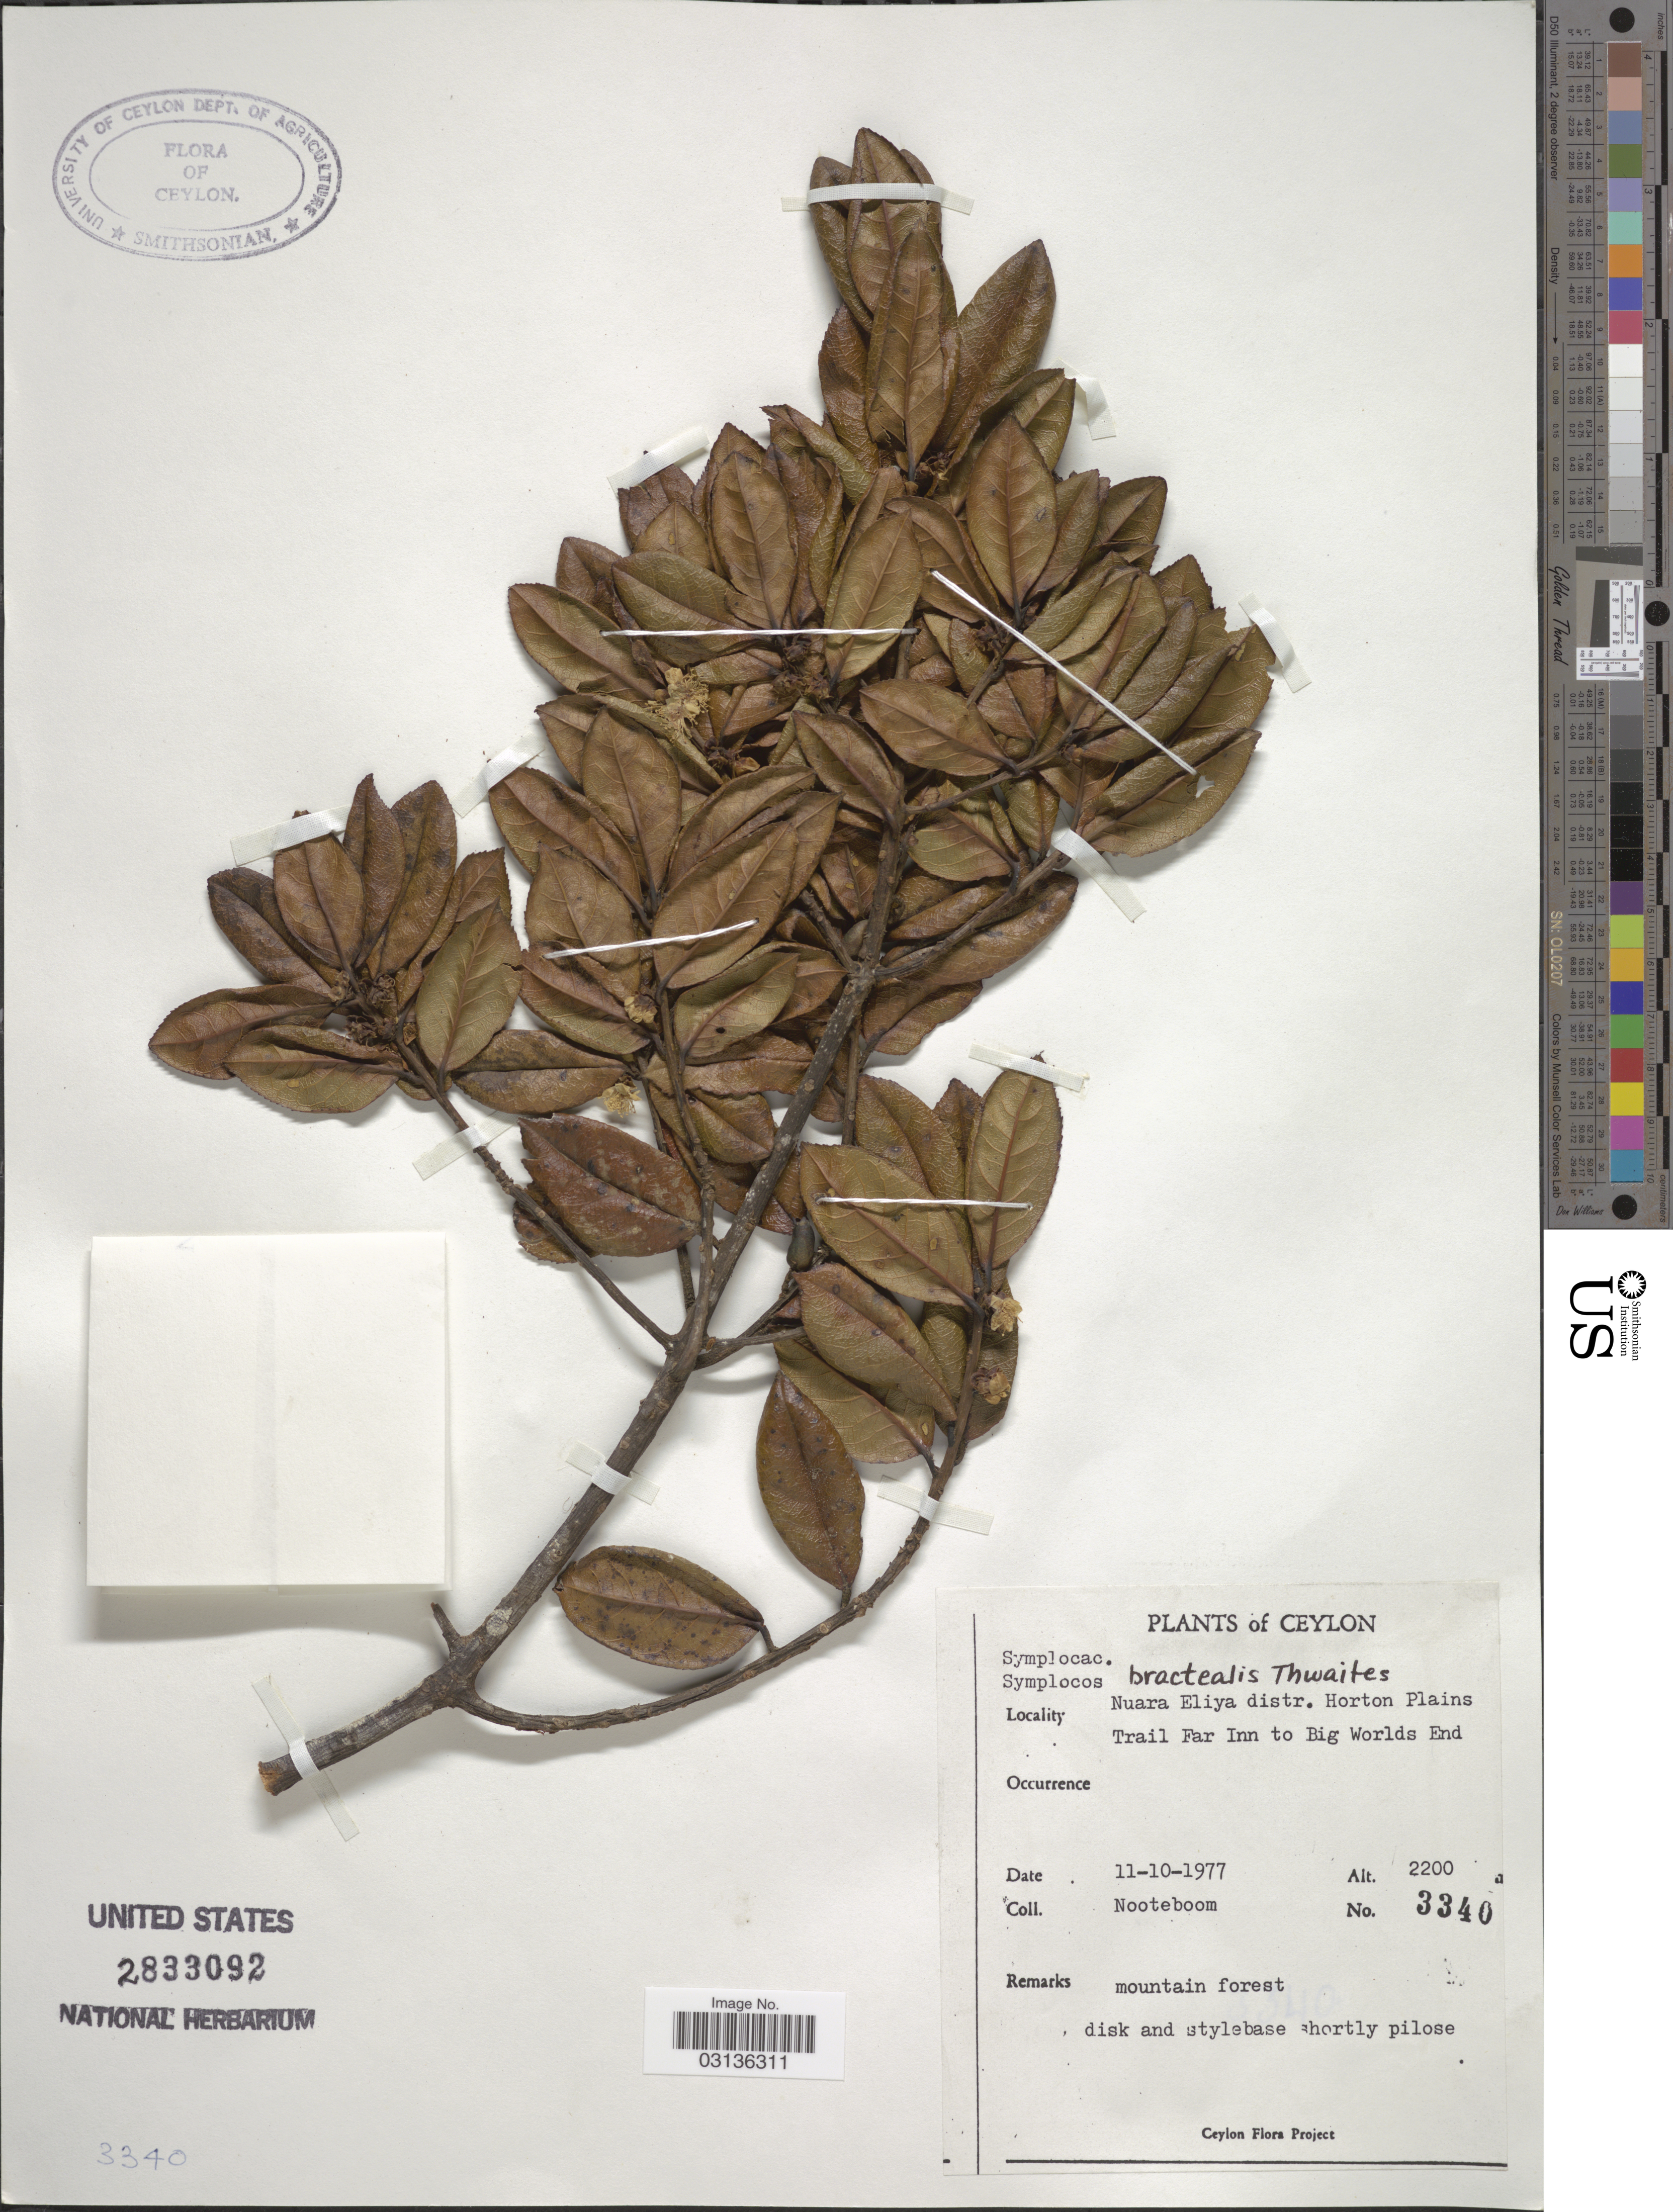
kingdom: Plantae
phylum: Tracheophyta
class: Magnoliopsida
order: Ericales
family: Symplocaceae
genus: Symplocos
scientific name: Symplocos bractealis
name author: Thwaites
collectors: Nooteboom, --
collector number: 3340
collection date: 1977-10-11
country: Sri Lanka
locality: Ceylon. Nuara Eliya distr. Horton Plains Trail Far Inn to Big Worlds End.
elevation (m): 2200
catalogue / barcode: US 2833092